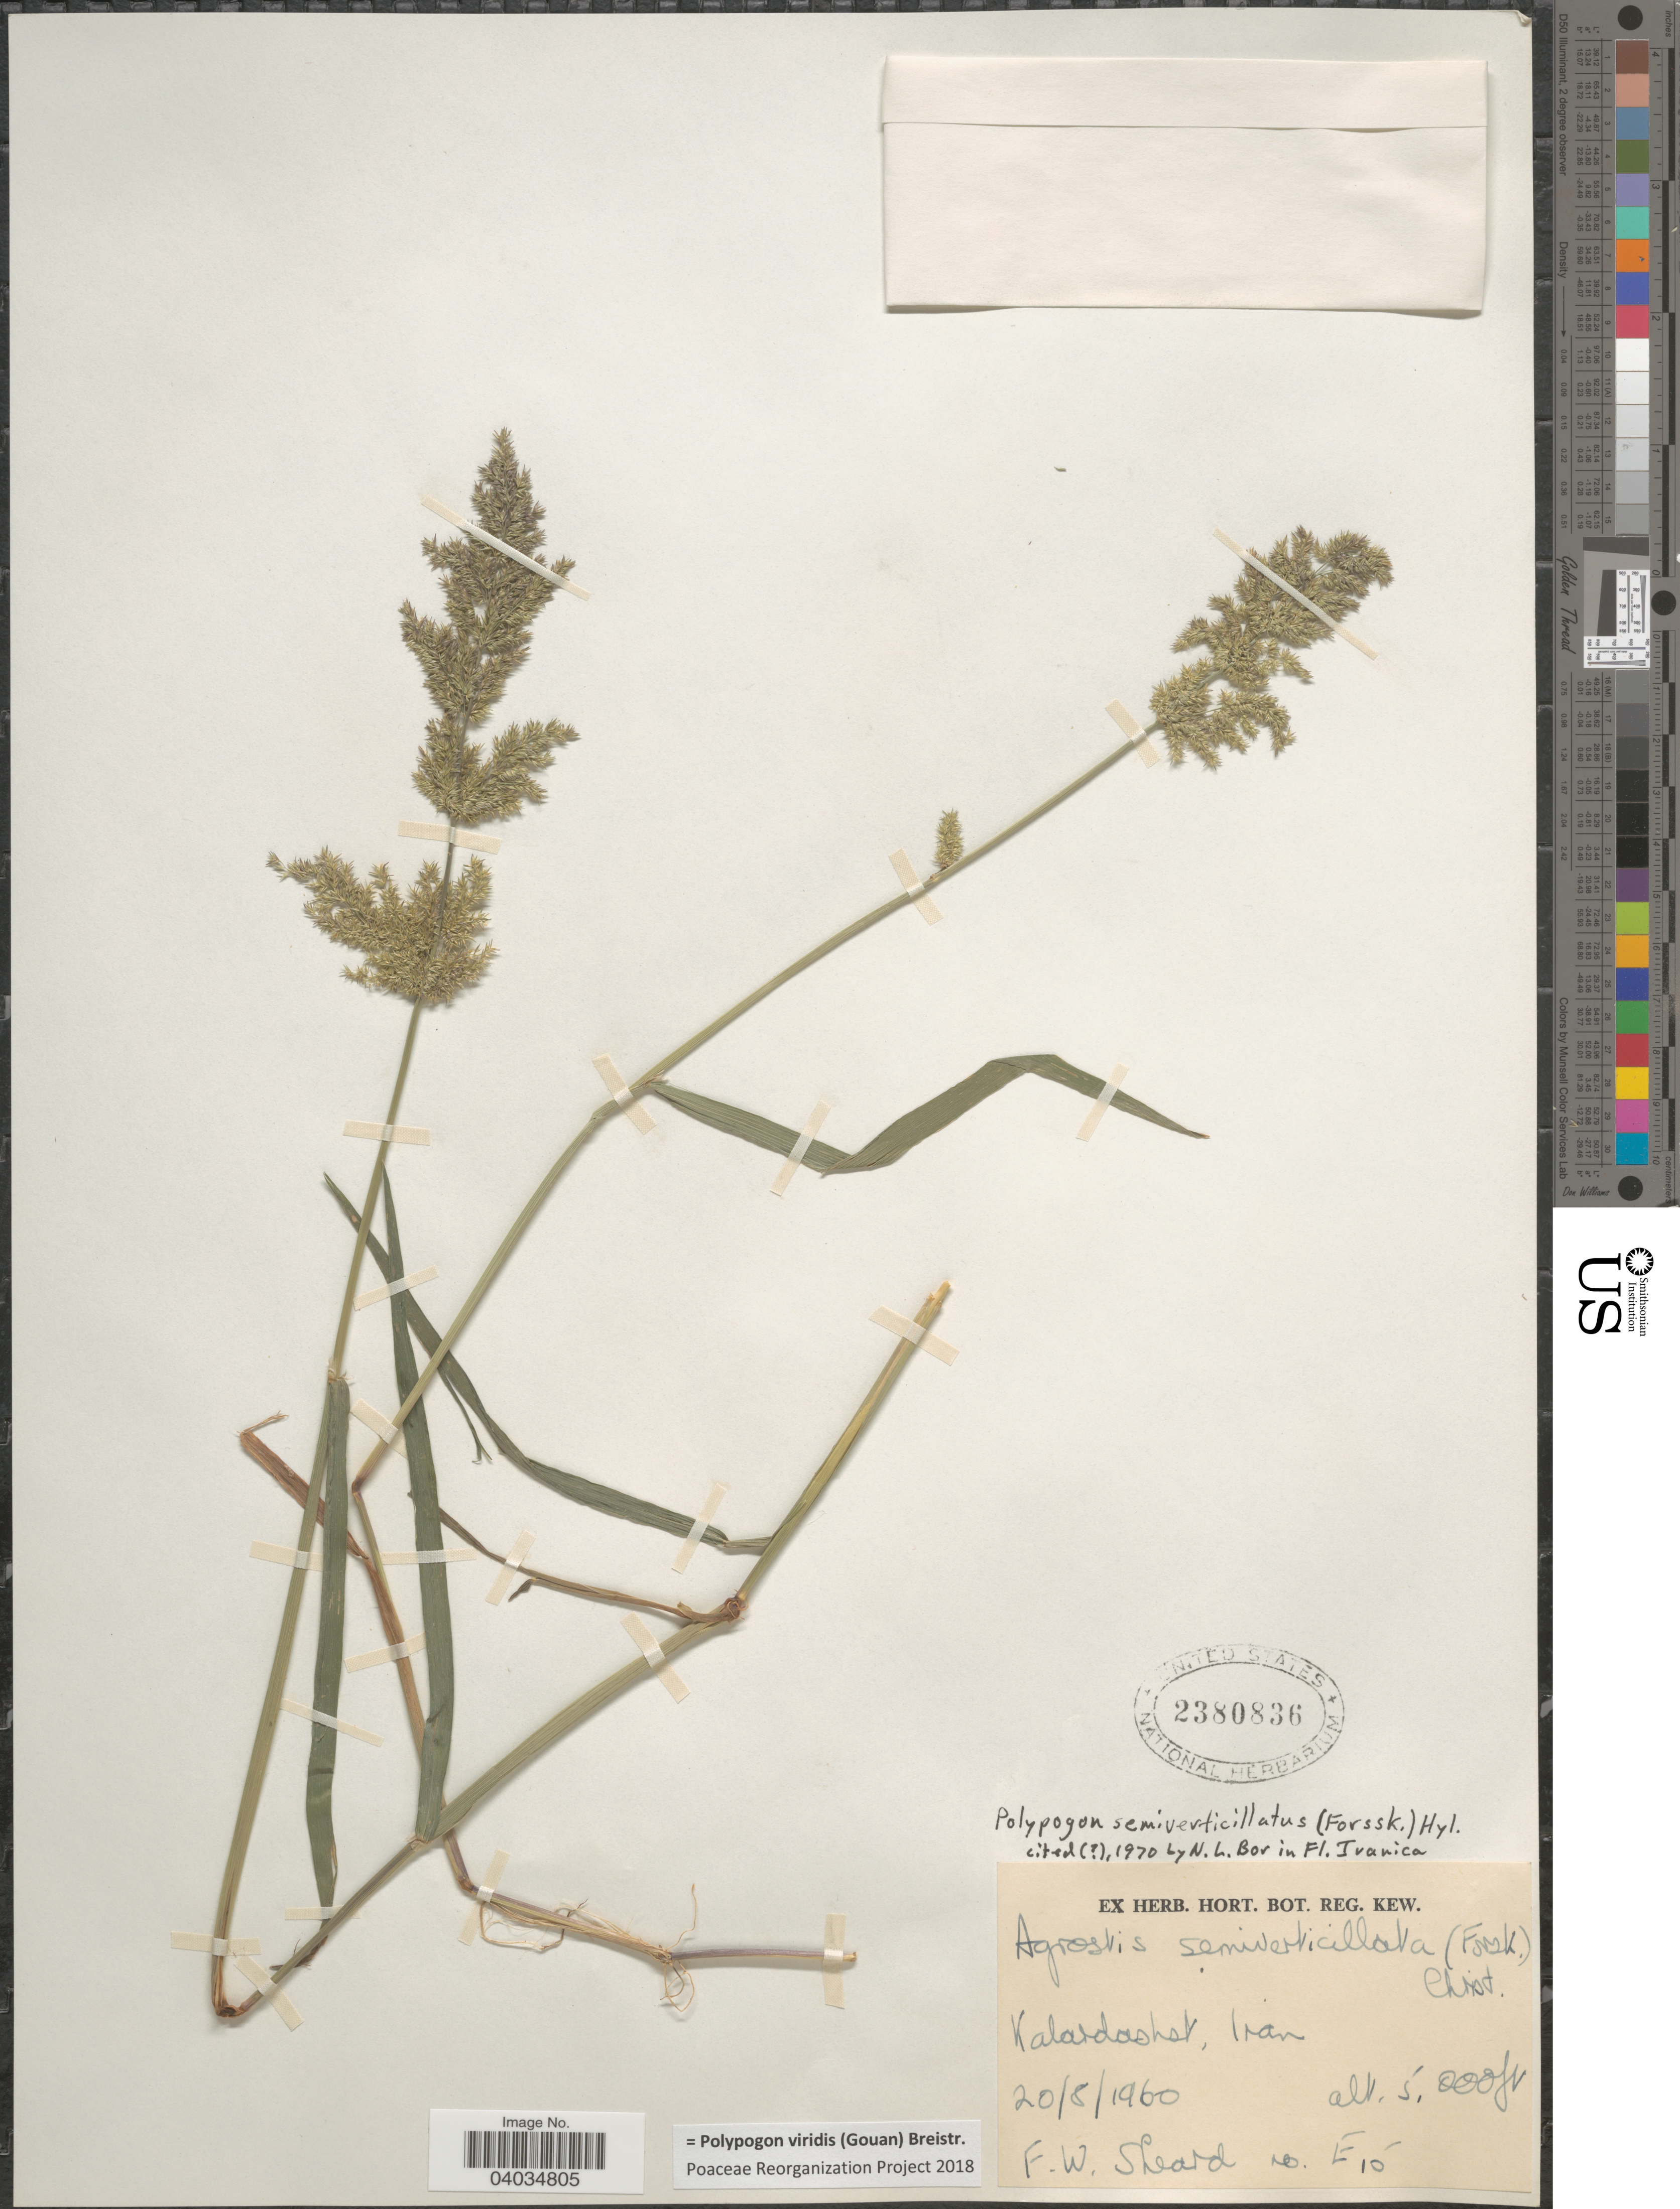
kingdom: Plantae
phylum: Tracheophyta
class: Liliopsida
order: Poales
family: Poaceae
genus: Polypogon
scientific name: Polypogon viridis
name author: (Gouan) Breistroffer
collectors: F. Sheard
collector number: E10*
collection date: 1960-08-20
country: Iran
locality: Kalardashst.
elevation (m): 1524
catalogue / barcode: US 2380836